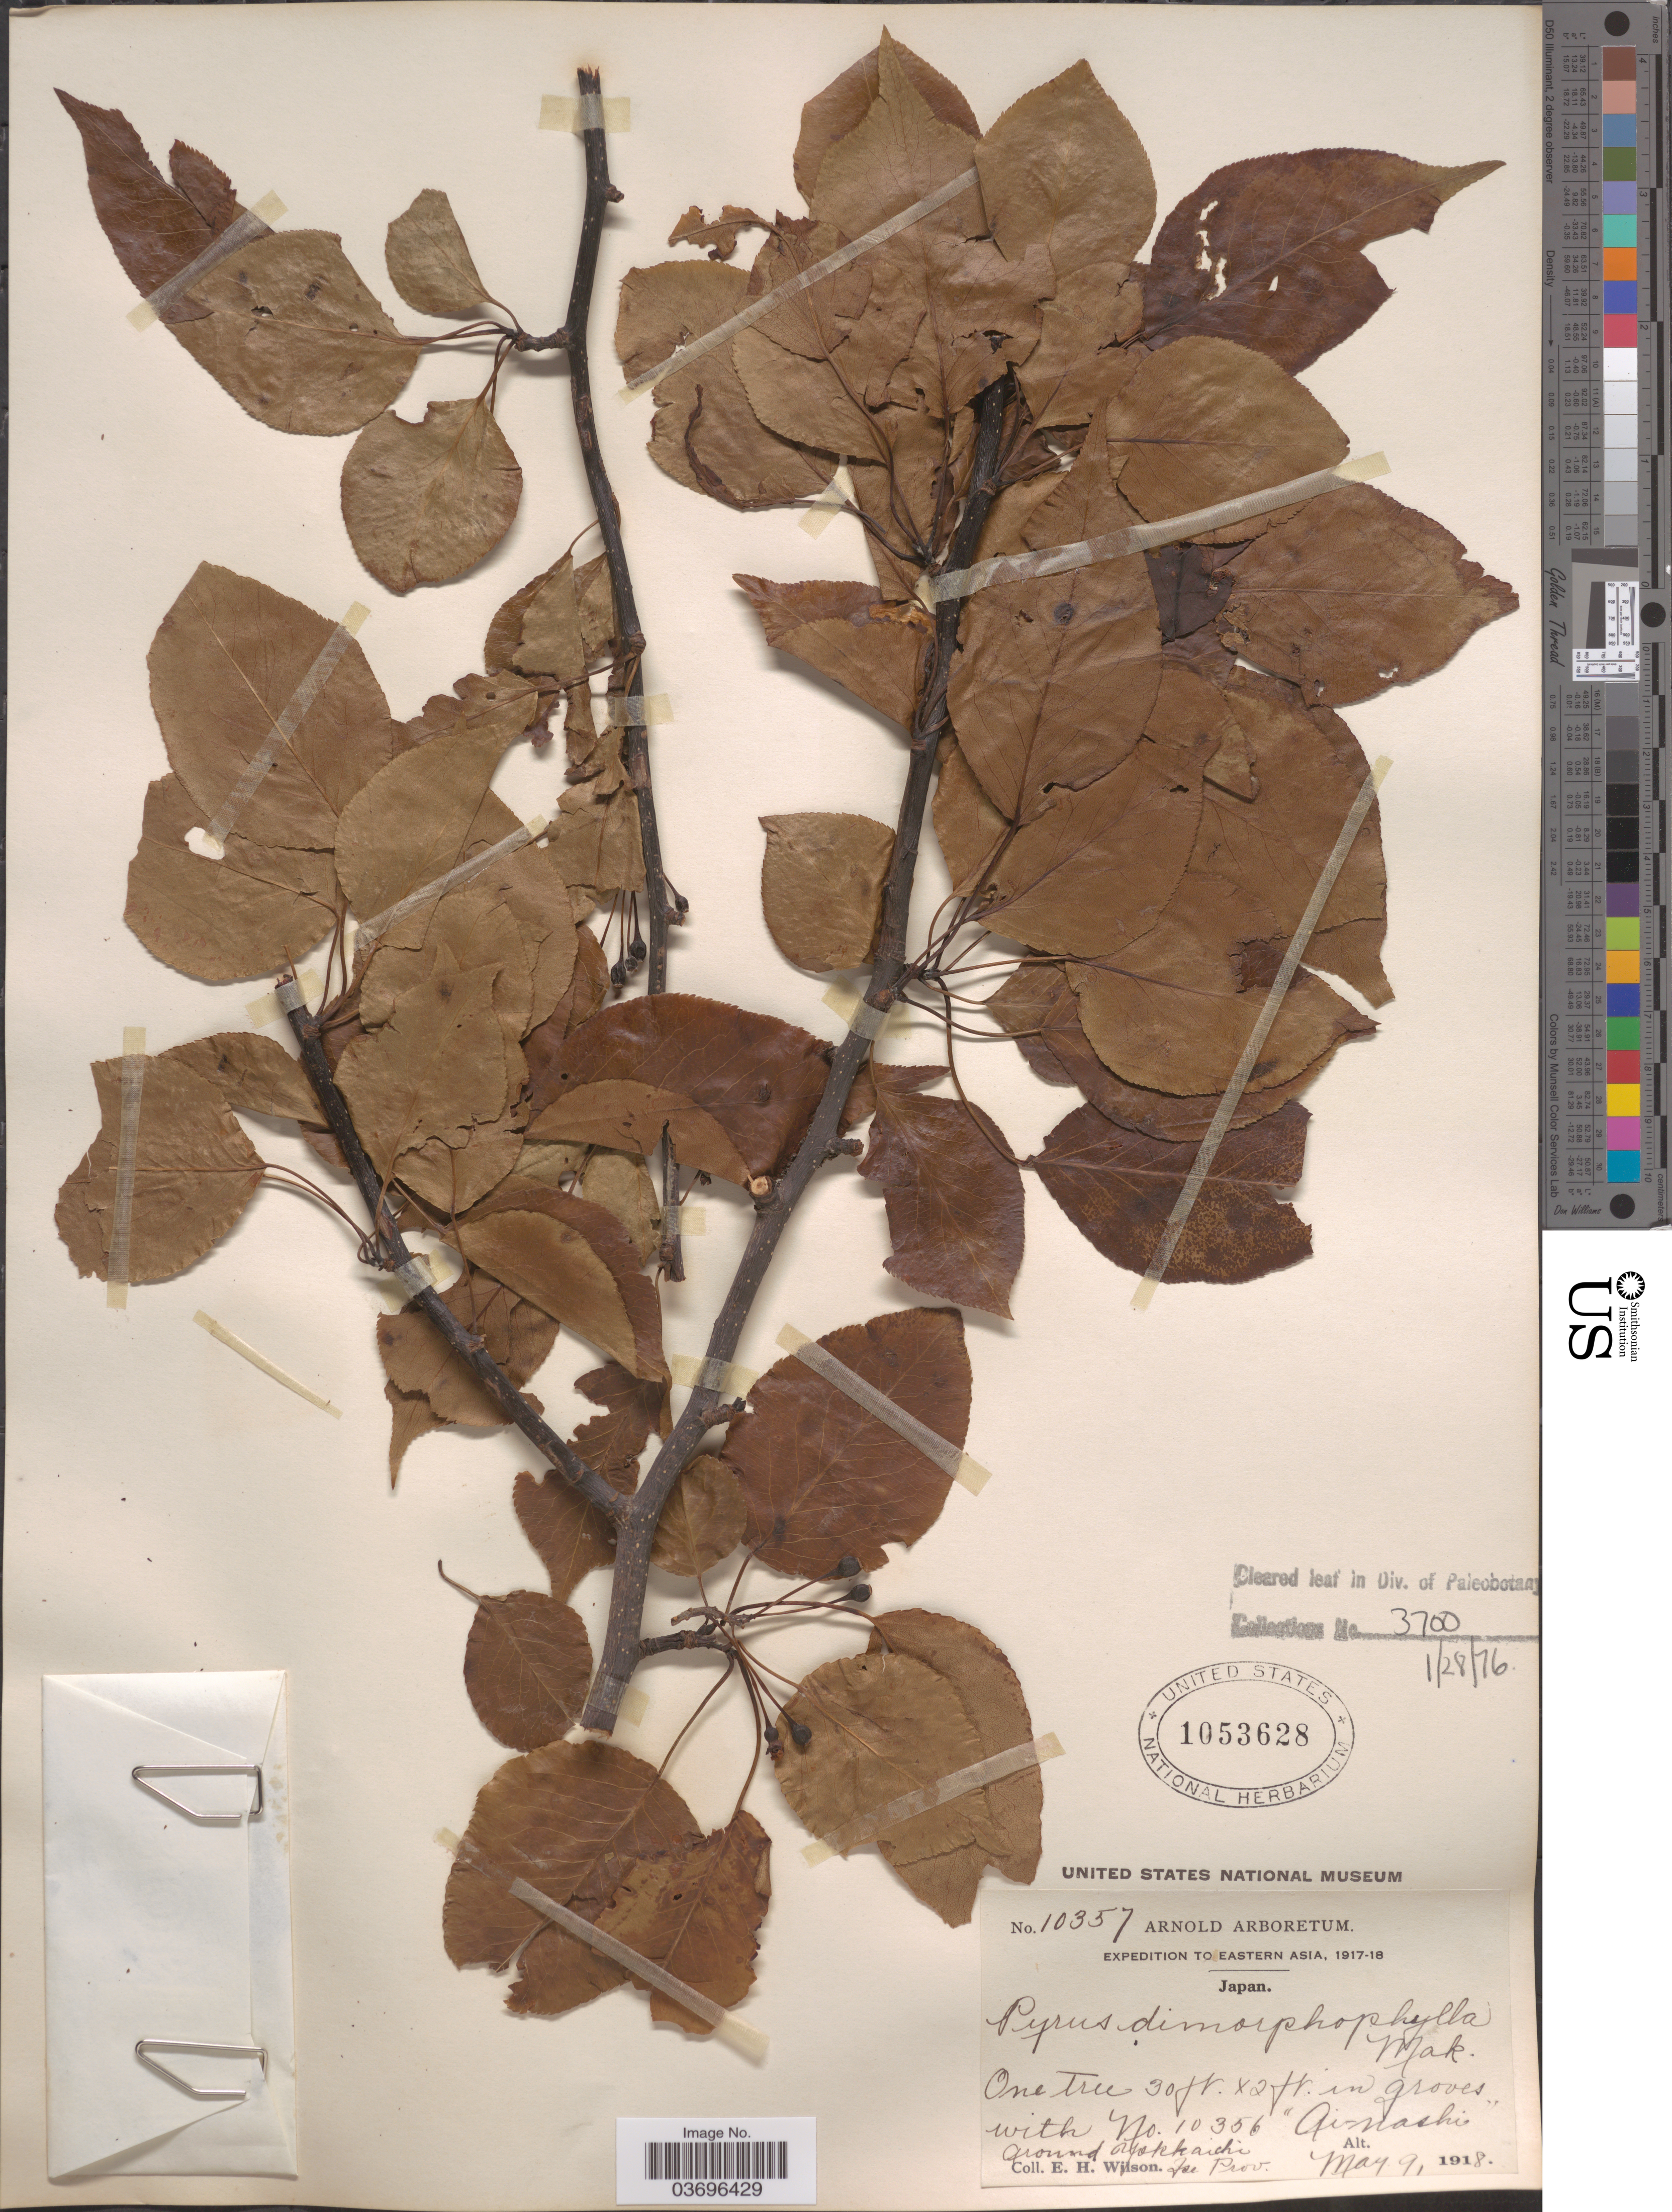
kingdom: Plantae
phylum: Tracheophyta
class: Magnoliopsida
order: Rosales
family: Rosaceae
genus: Pyrus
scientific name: Pyrus dimorphophylla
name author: Makino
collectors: E. Wilson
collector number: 10357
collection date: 1918-05-09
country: Japan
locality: Around Yokkaichi. Ise Prov.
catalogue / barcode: US 1053628